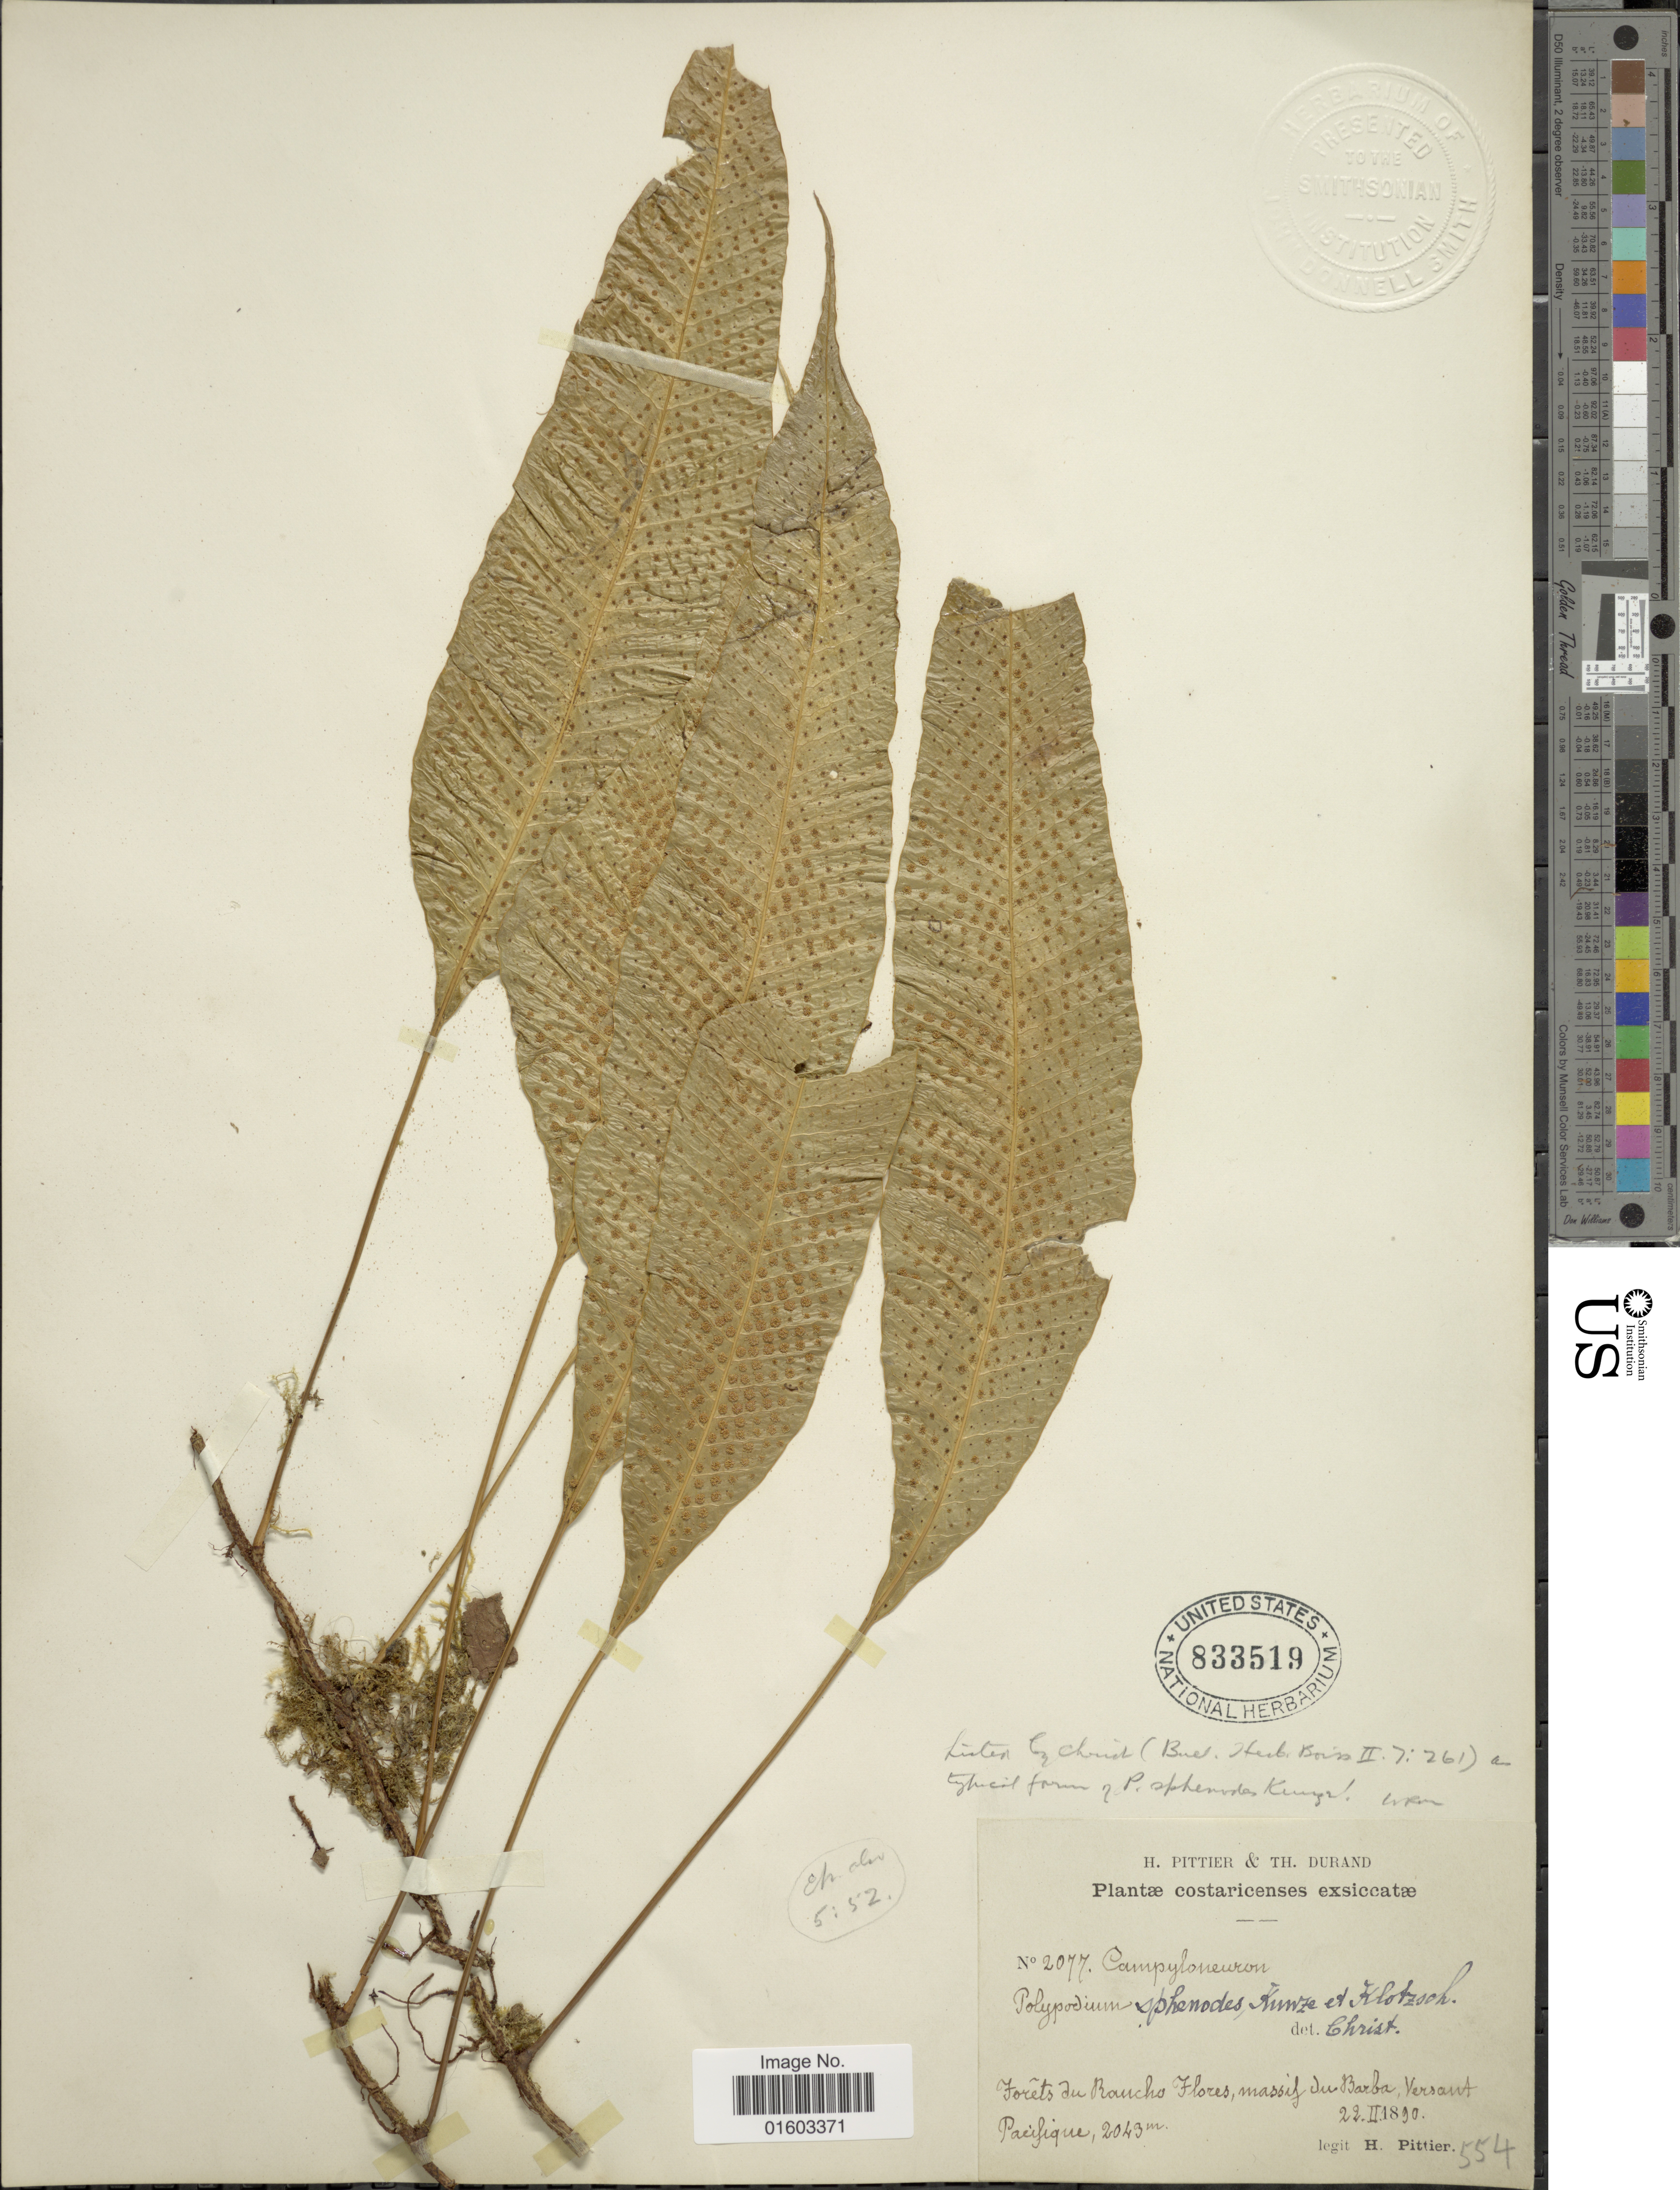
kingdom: Plantae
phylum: Tracheophyta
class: Polypodiopsida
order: Polypodiales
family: Polypodiaceae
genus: Campyloneurum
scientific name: Campyloneurum wercklei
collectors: H. F. Pittier & T. Durand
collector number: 2077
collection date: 1890-02-22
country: Costa Rica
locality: Forets du Bauchs Flores, massif du Barba, Versant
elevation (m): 2043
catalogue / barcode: US 833519